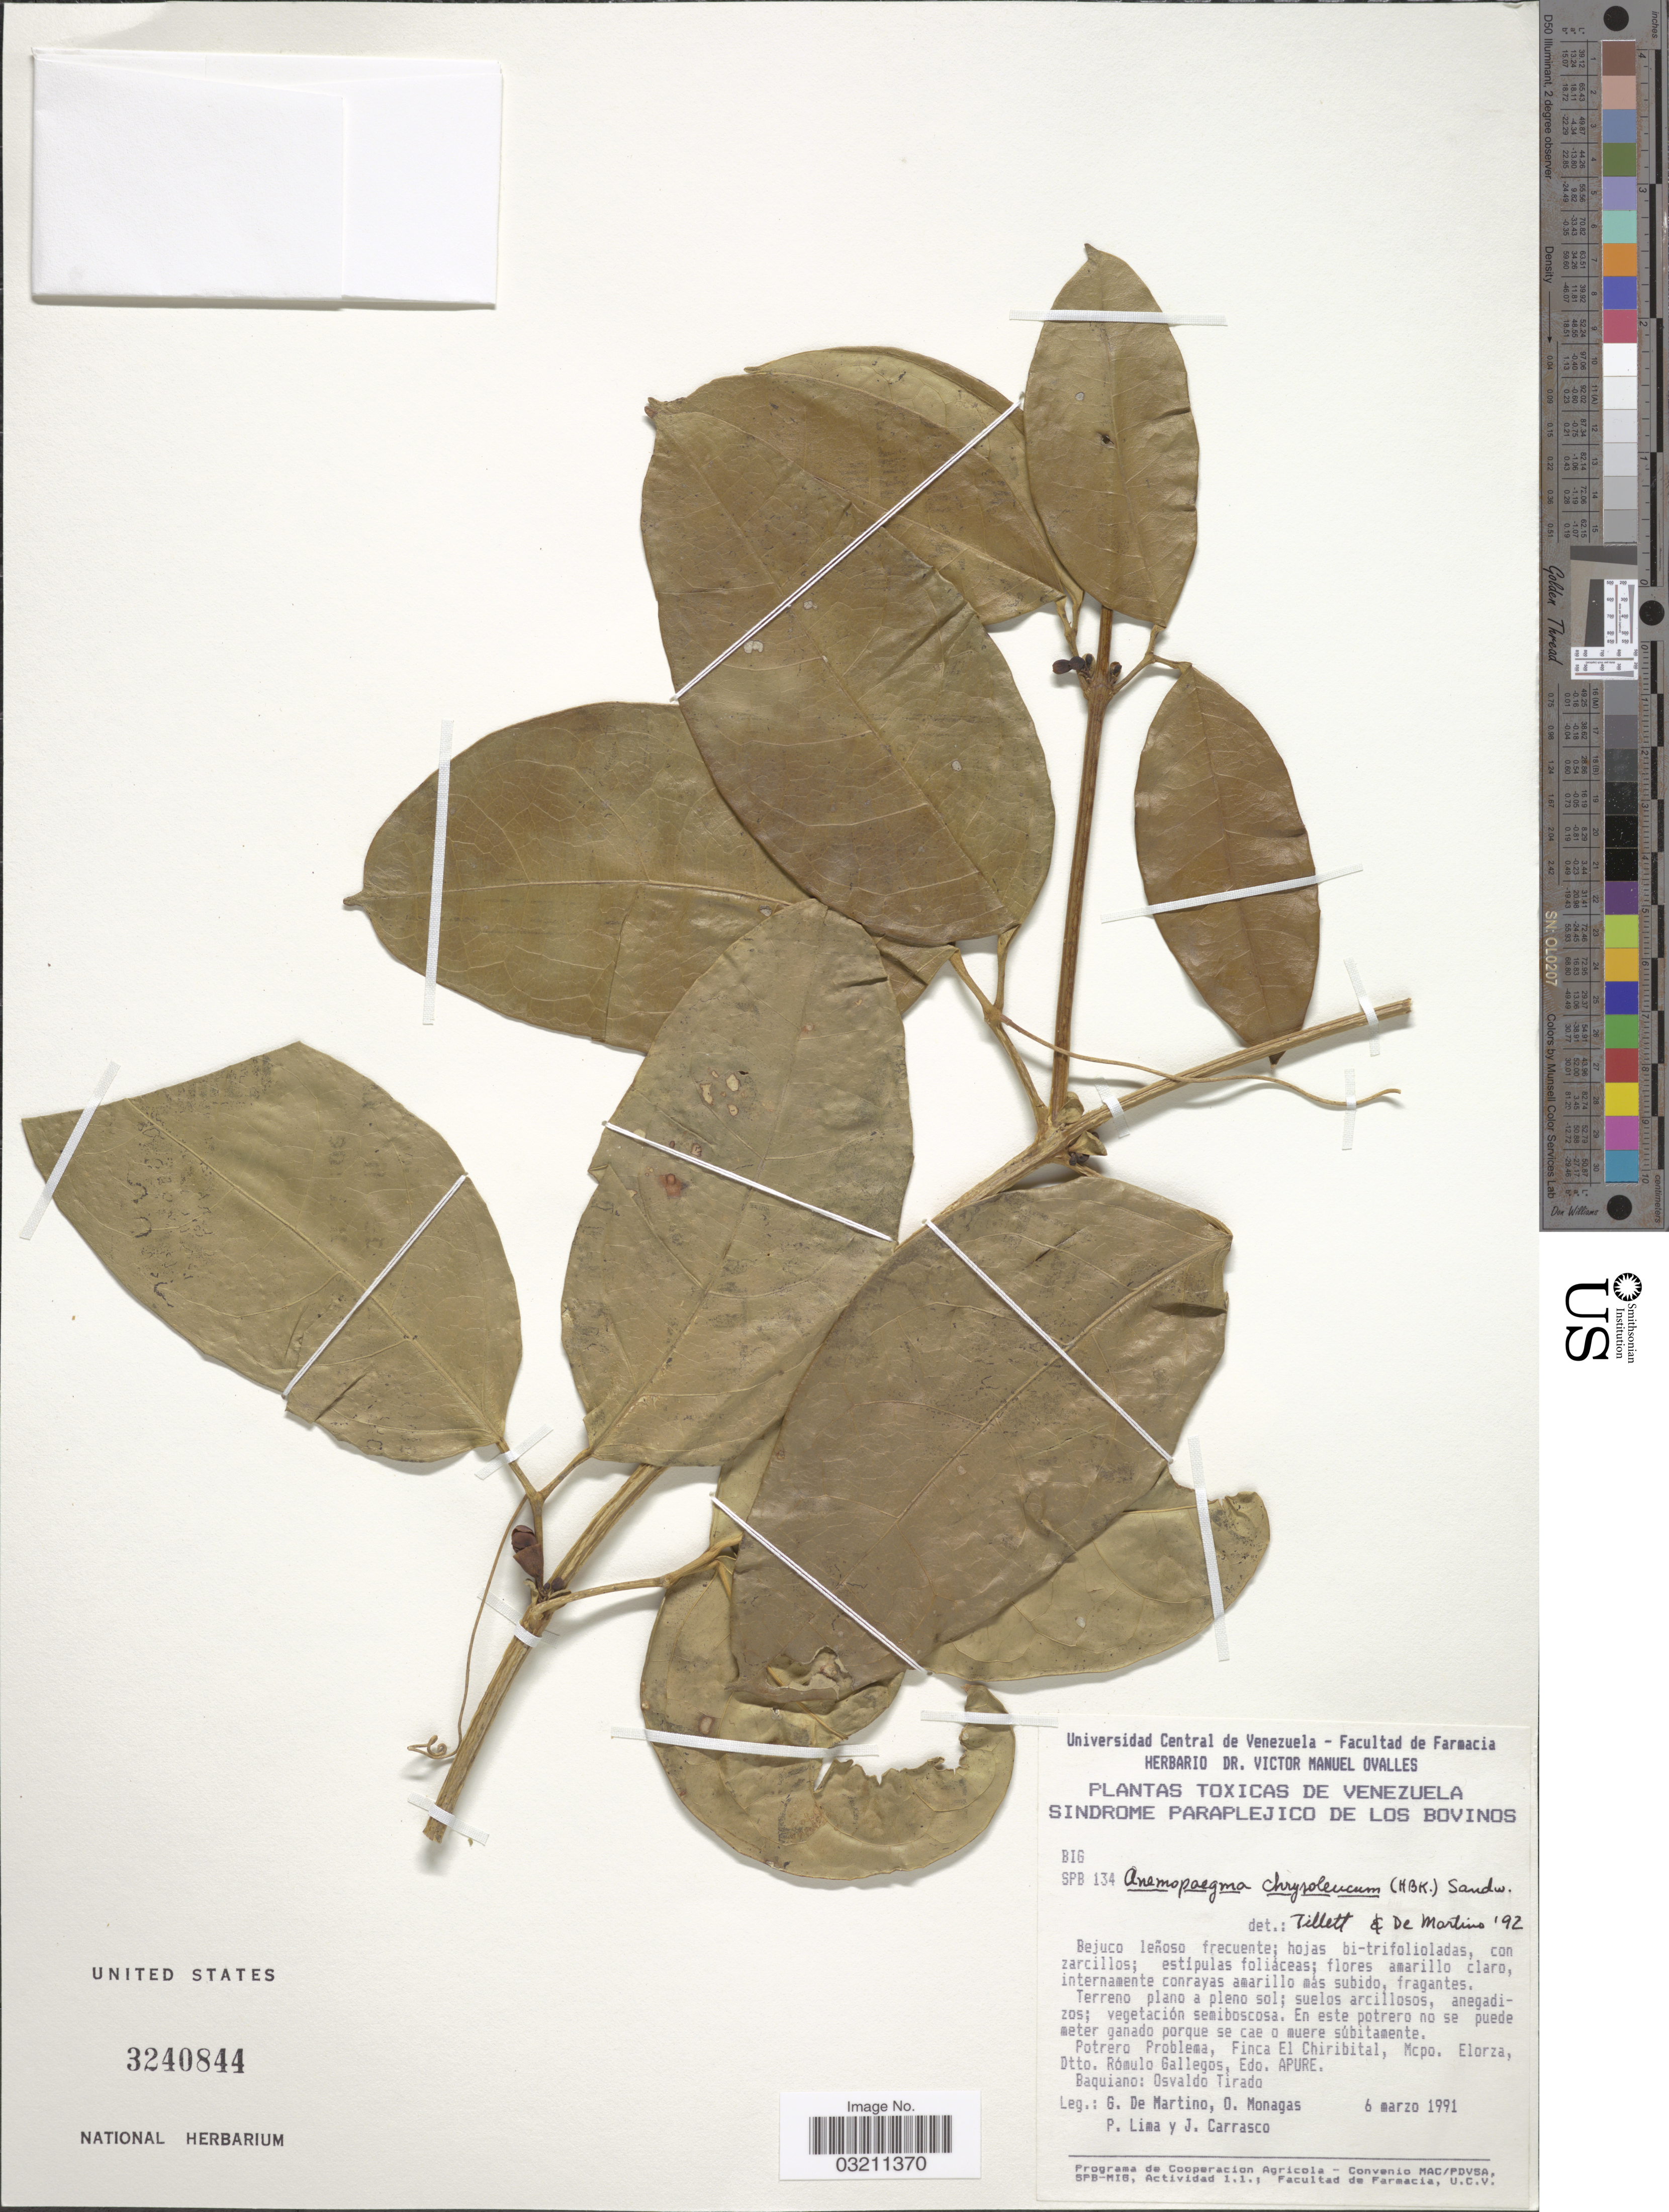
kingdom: Plantae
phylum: Tracheophyta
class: Magnoliopsida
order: Lamiales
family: Bignoniaceae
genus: Anemopaegma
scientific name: Anemopaegma chrysoleucum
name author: (Kunth) Sandwith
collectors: G. De Martino, O. Monagas, P. Lima & J. Carrasco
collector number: SPB 134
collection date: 1991-03-06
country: Venezuela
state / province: Apure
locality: Potrero Problema, Finca El Chiribital, Mcpo. Elorza, Dtto. Róaulo Gallegos.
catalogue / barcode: US 3240844